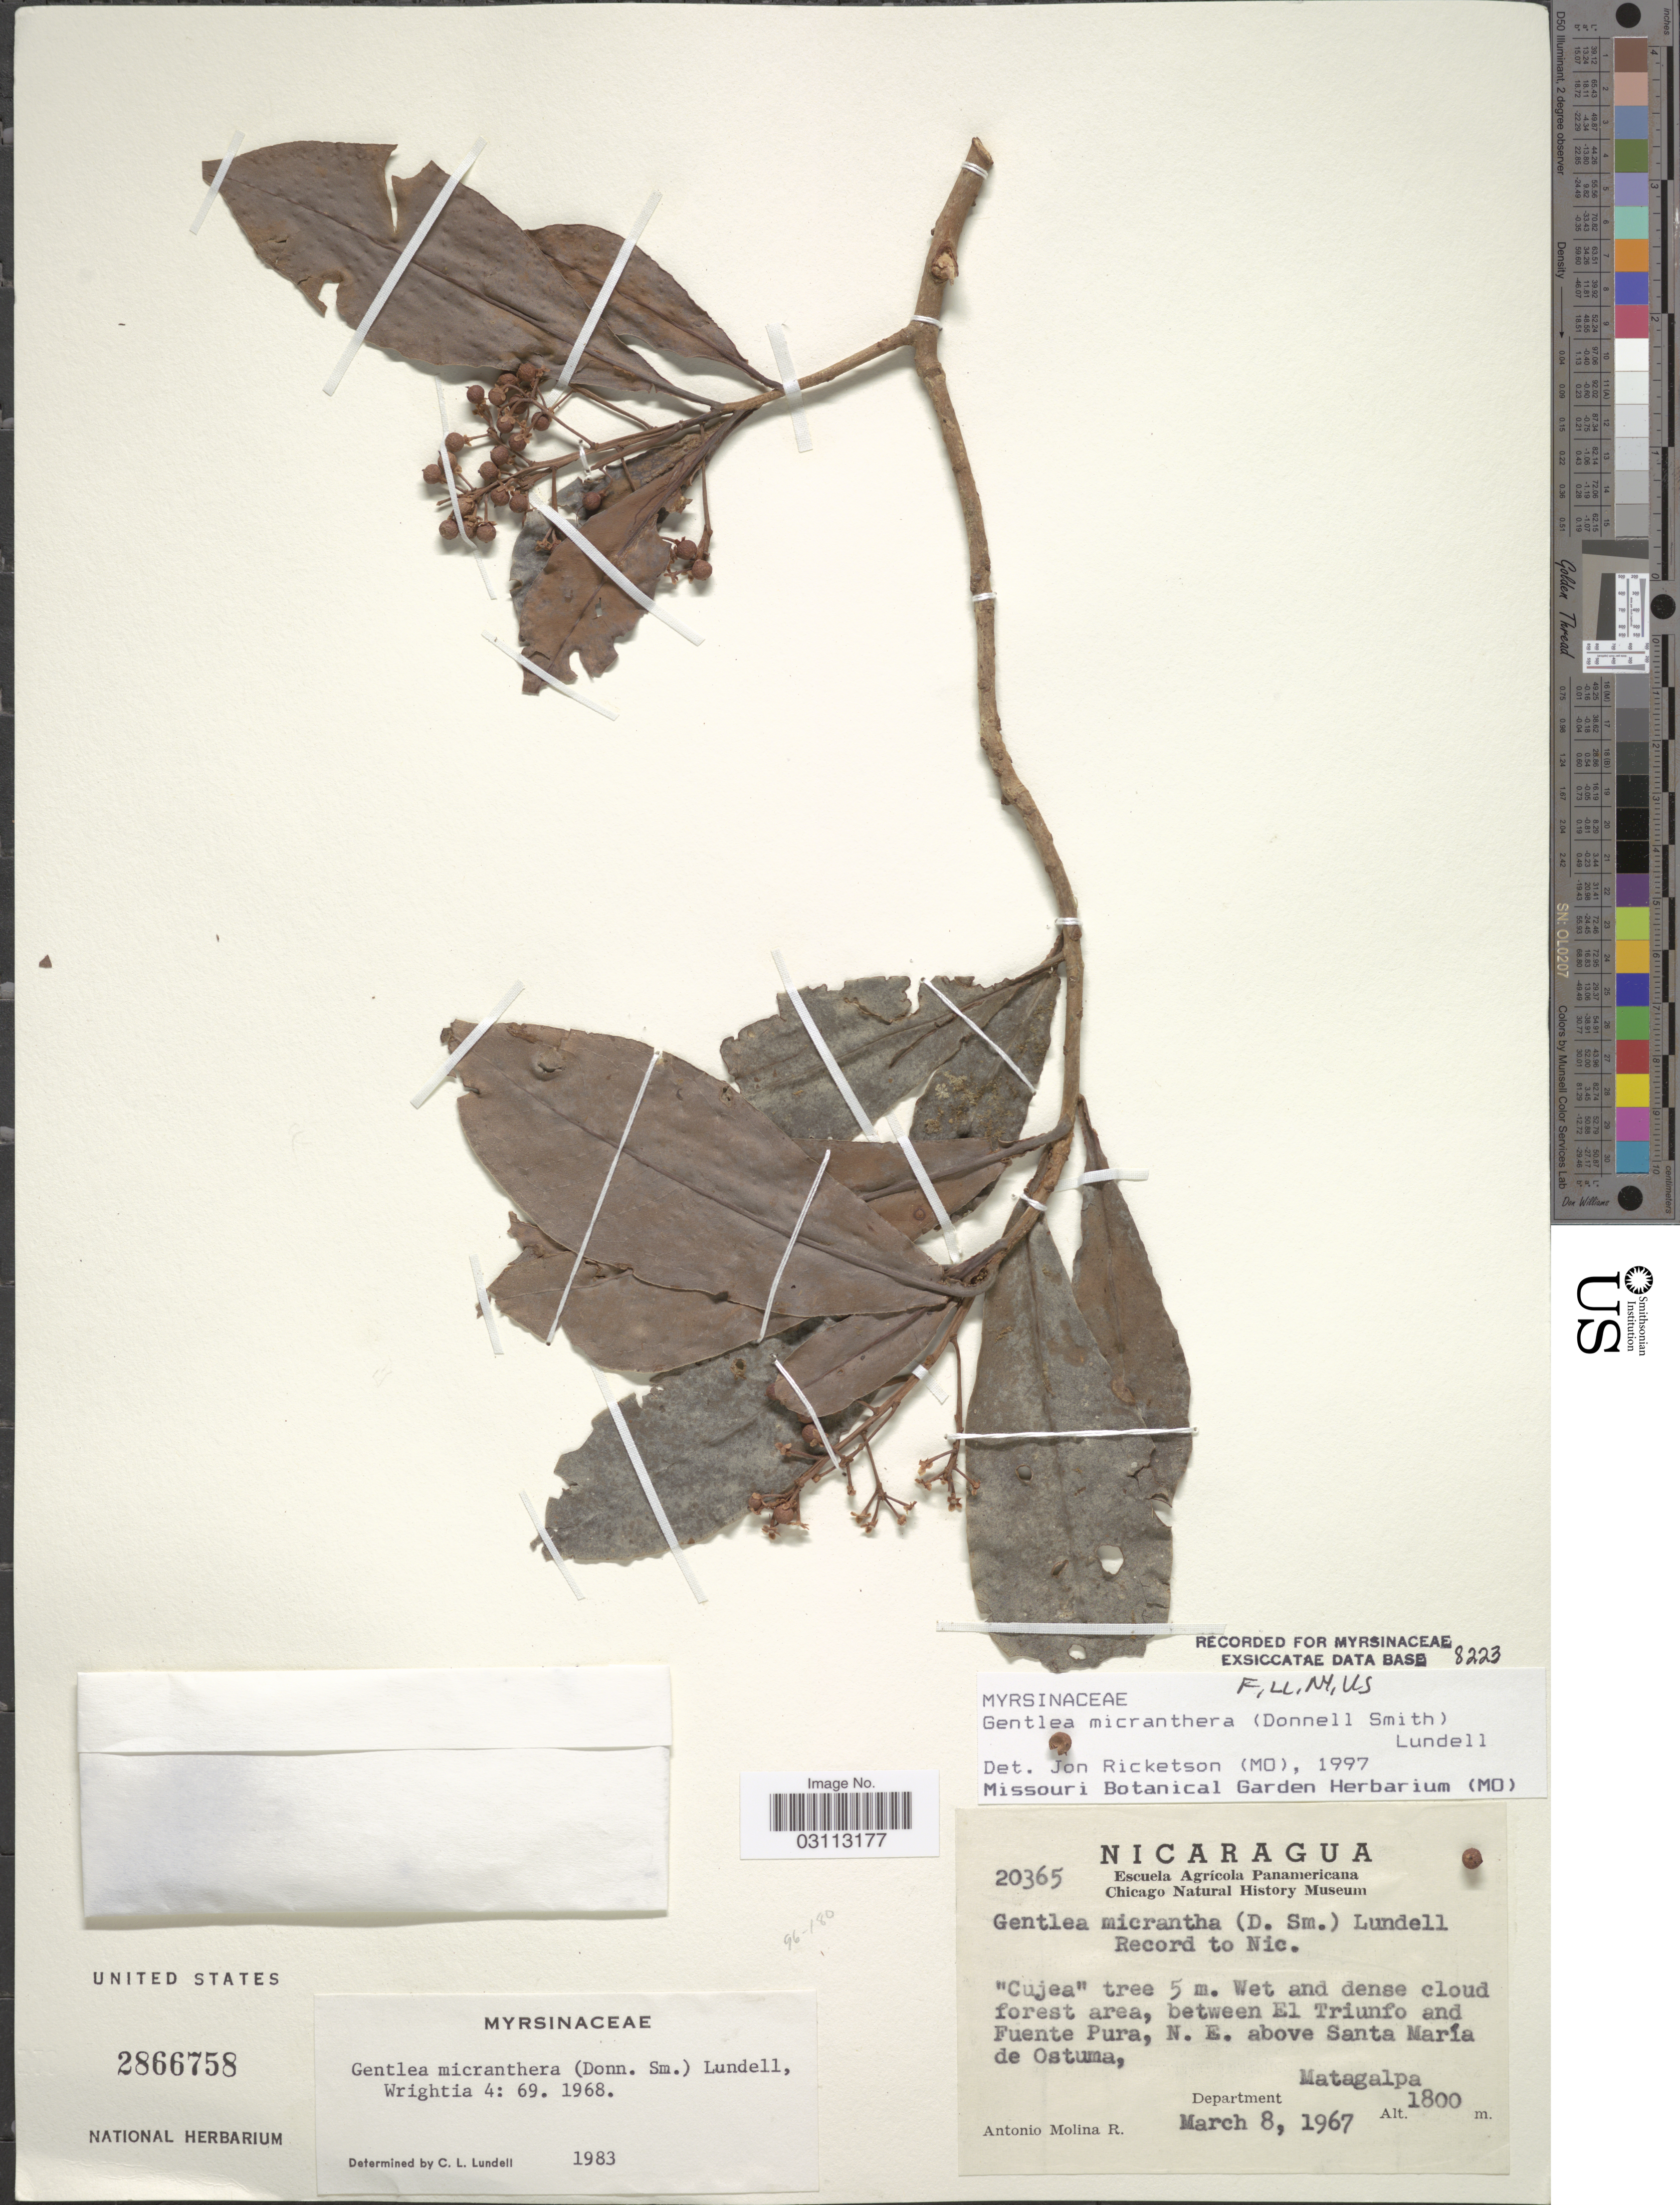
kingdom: Plantae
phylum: Tracheophyta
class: Magnoliopsida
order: Ericales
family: Primulaceae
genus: Gentlea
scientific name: Gentlea micranthera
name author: (Donn. Sm.) Lundell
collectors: A. Molina R.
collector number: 20365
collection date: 1967-03-08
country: Nicaragua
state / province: Matagalpa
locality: Wet and dense cloud forest area, between El Triunfo and Fuente Pura, N. E. above Santa María de Ostuma, Department Matagalpa.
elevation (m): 1800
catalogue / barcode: US 2866758